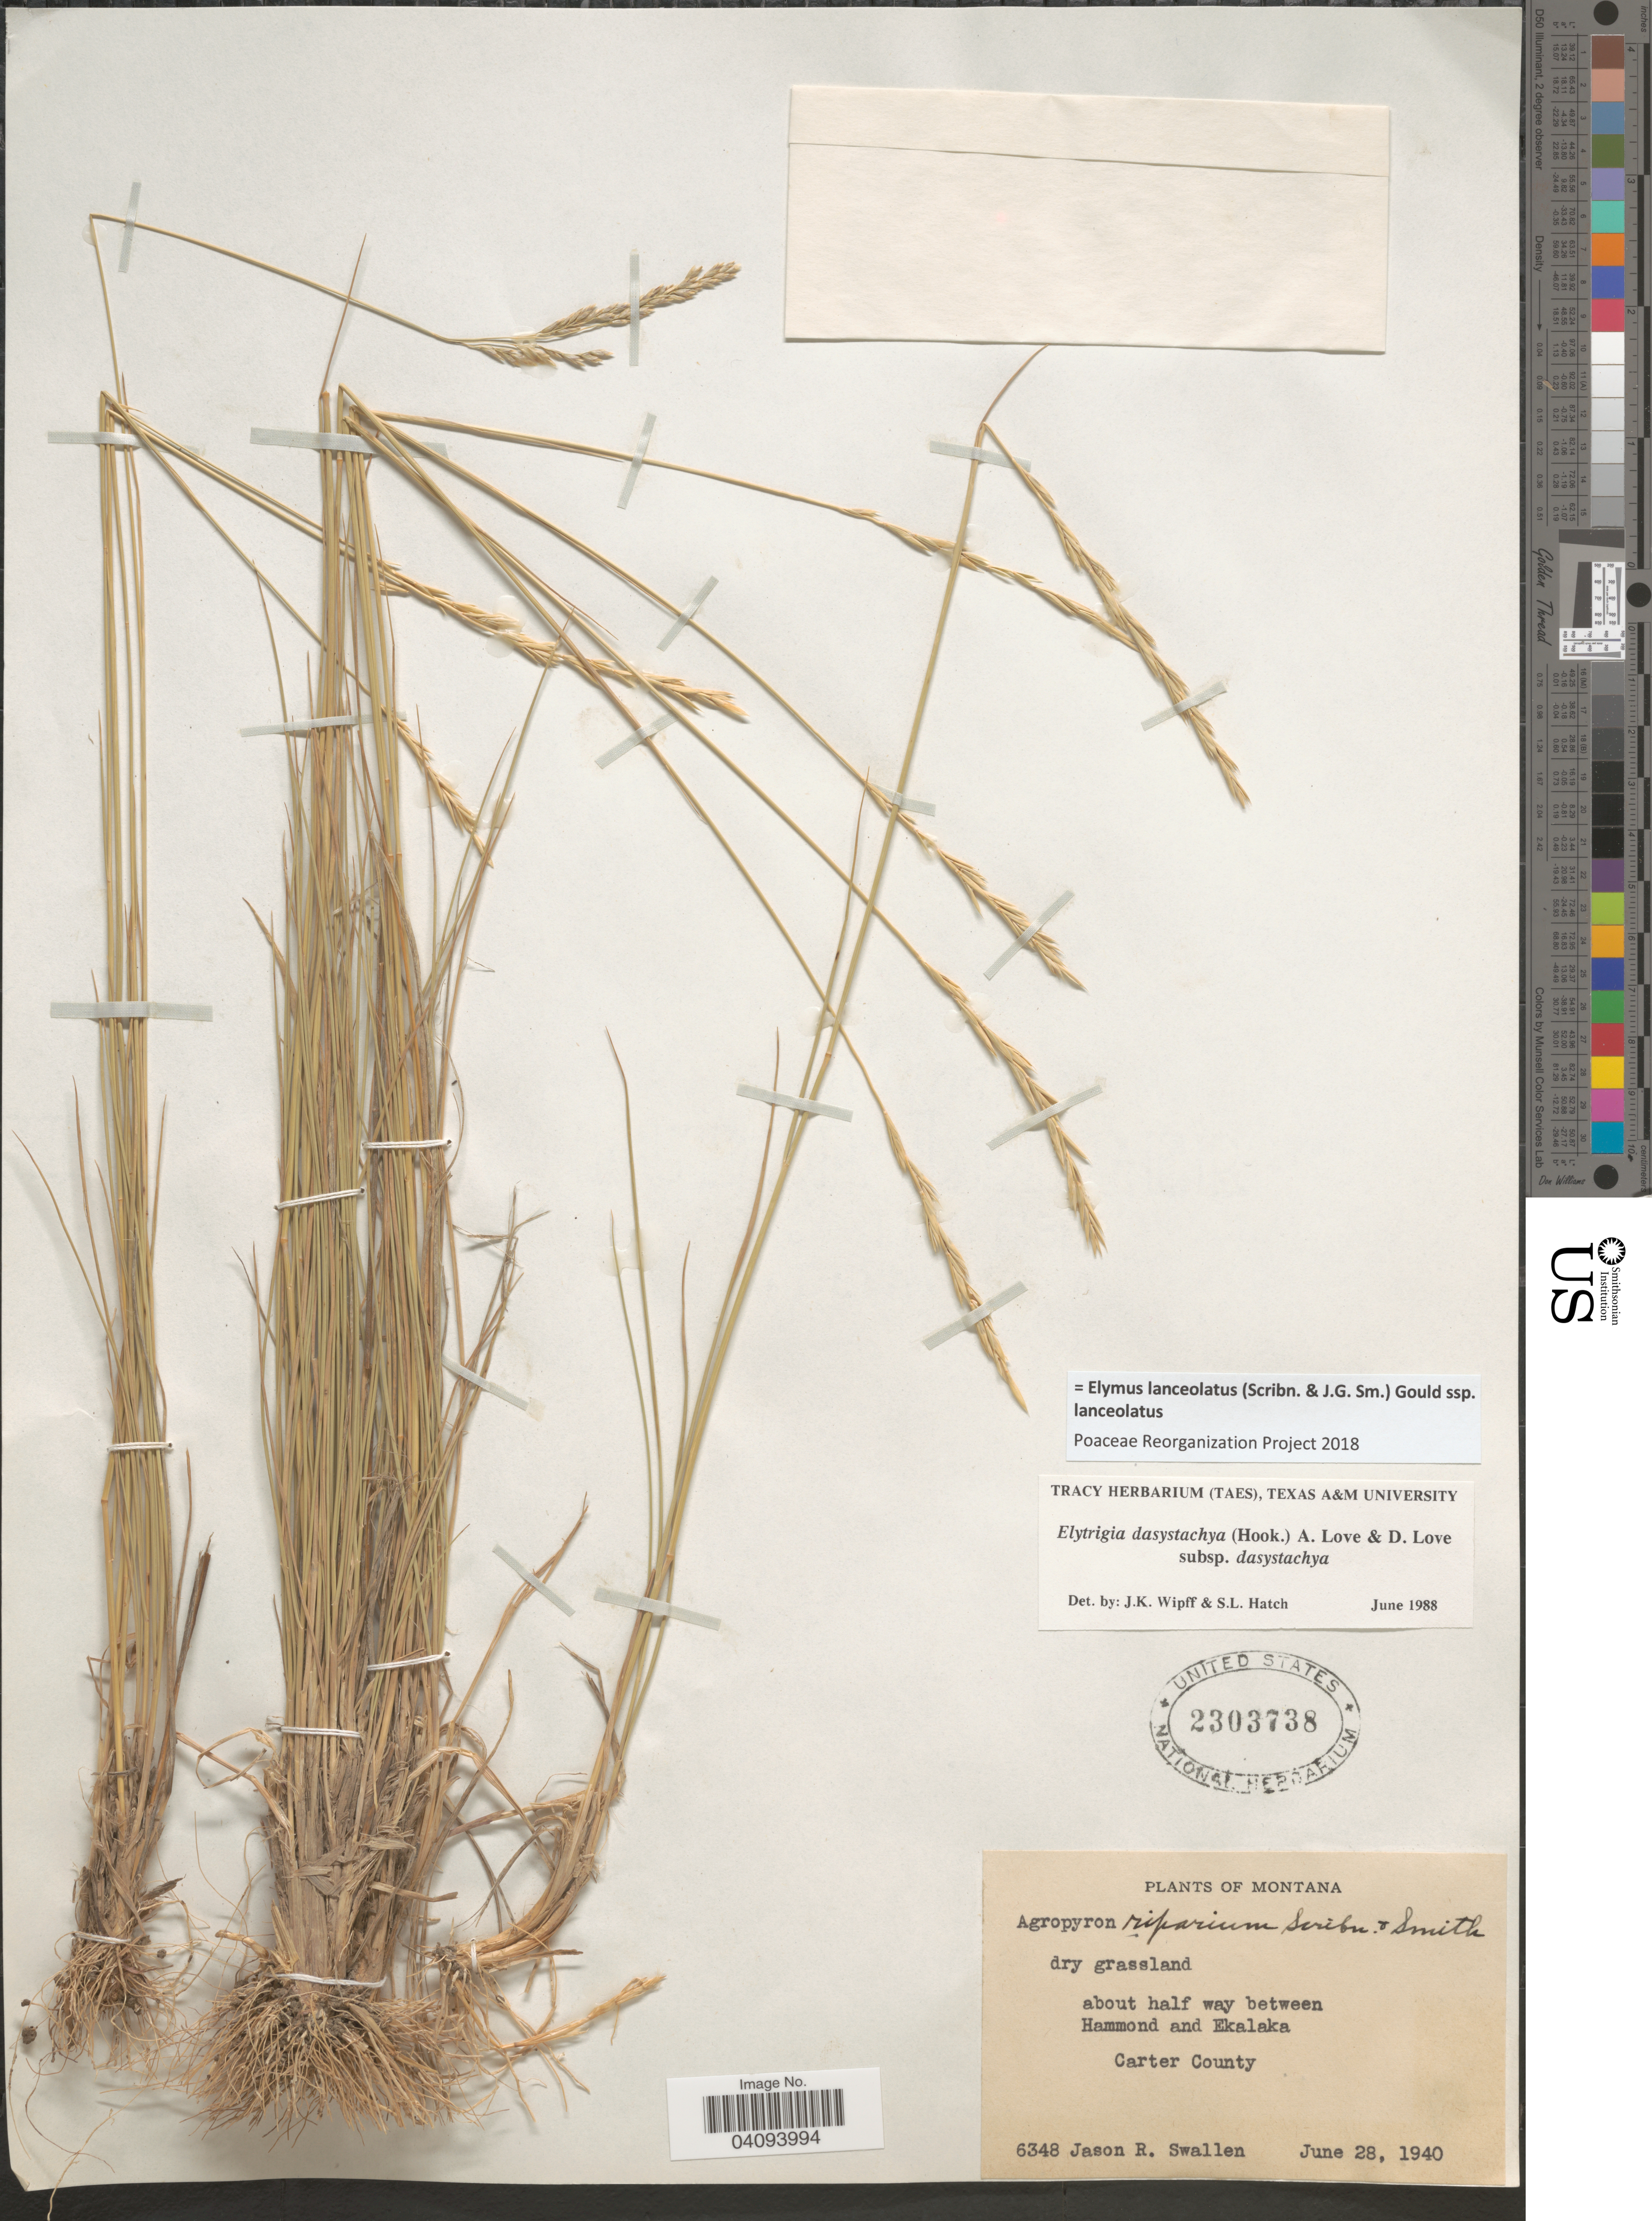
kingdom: Plantae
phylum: Tracheophyta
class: Liliopsida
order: Poales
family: Poaceae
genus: Elymus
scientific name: Elymus lanceolatus subsp. lanceolatus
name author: (Scribn. & J.G. Sm.) Gould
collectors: J. R. Swallen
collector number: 6348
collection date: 1940-06-28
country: United States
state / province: Montana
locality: About half way between Hammond and Ekalaka. Carter County.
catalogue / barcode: US 2303738